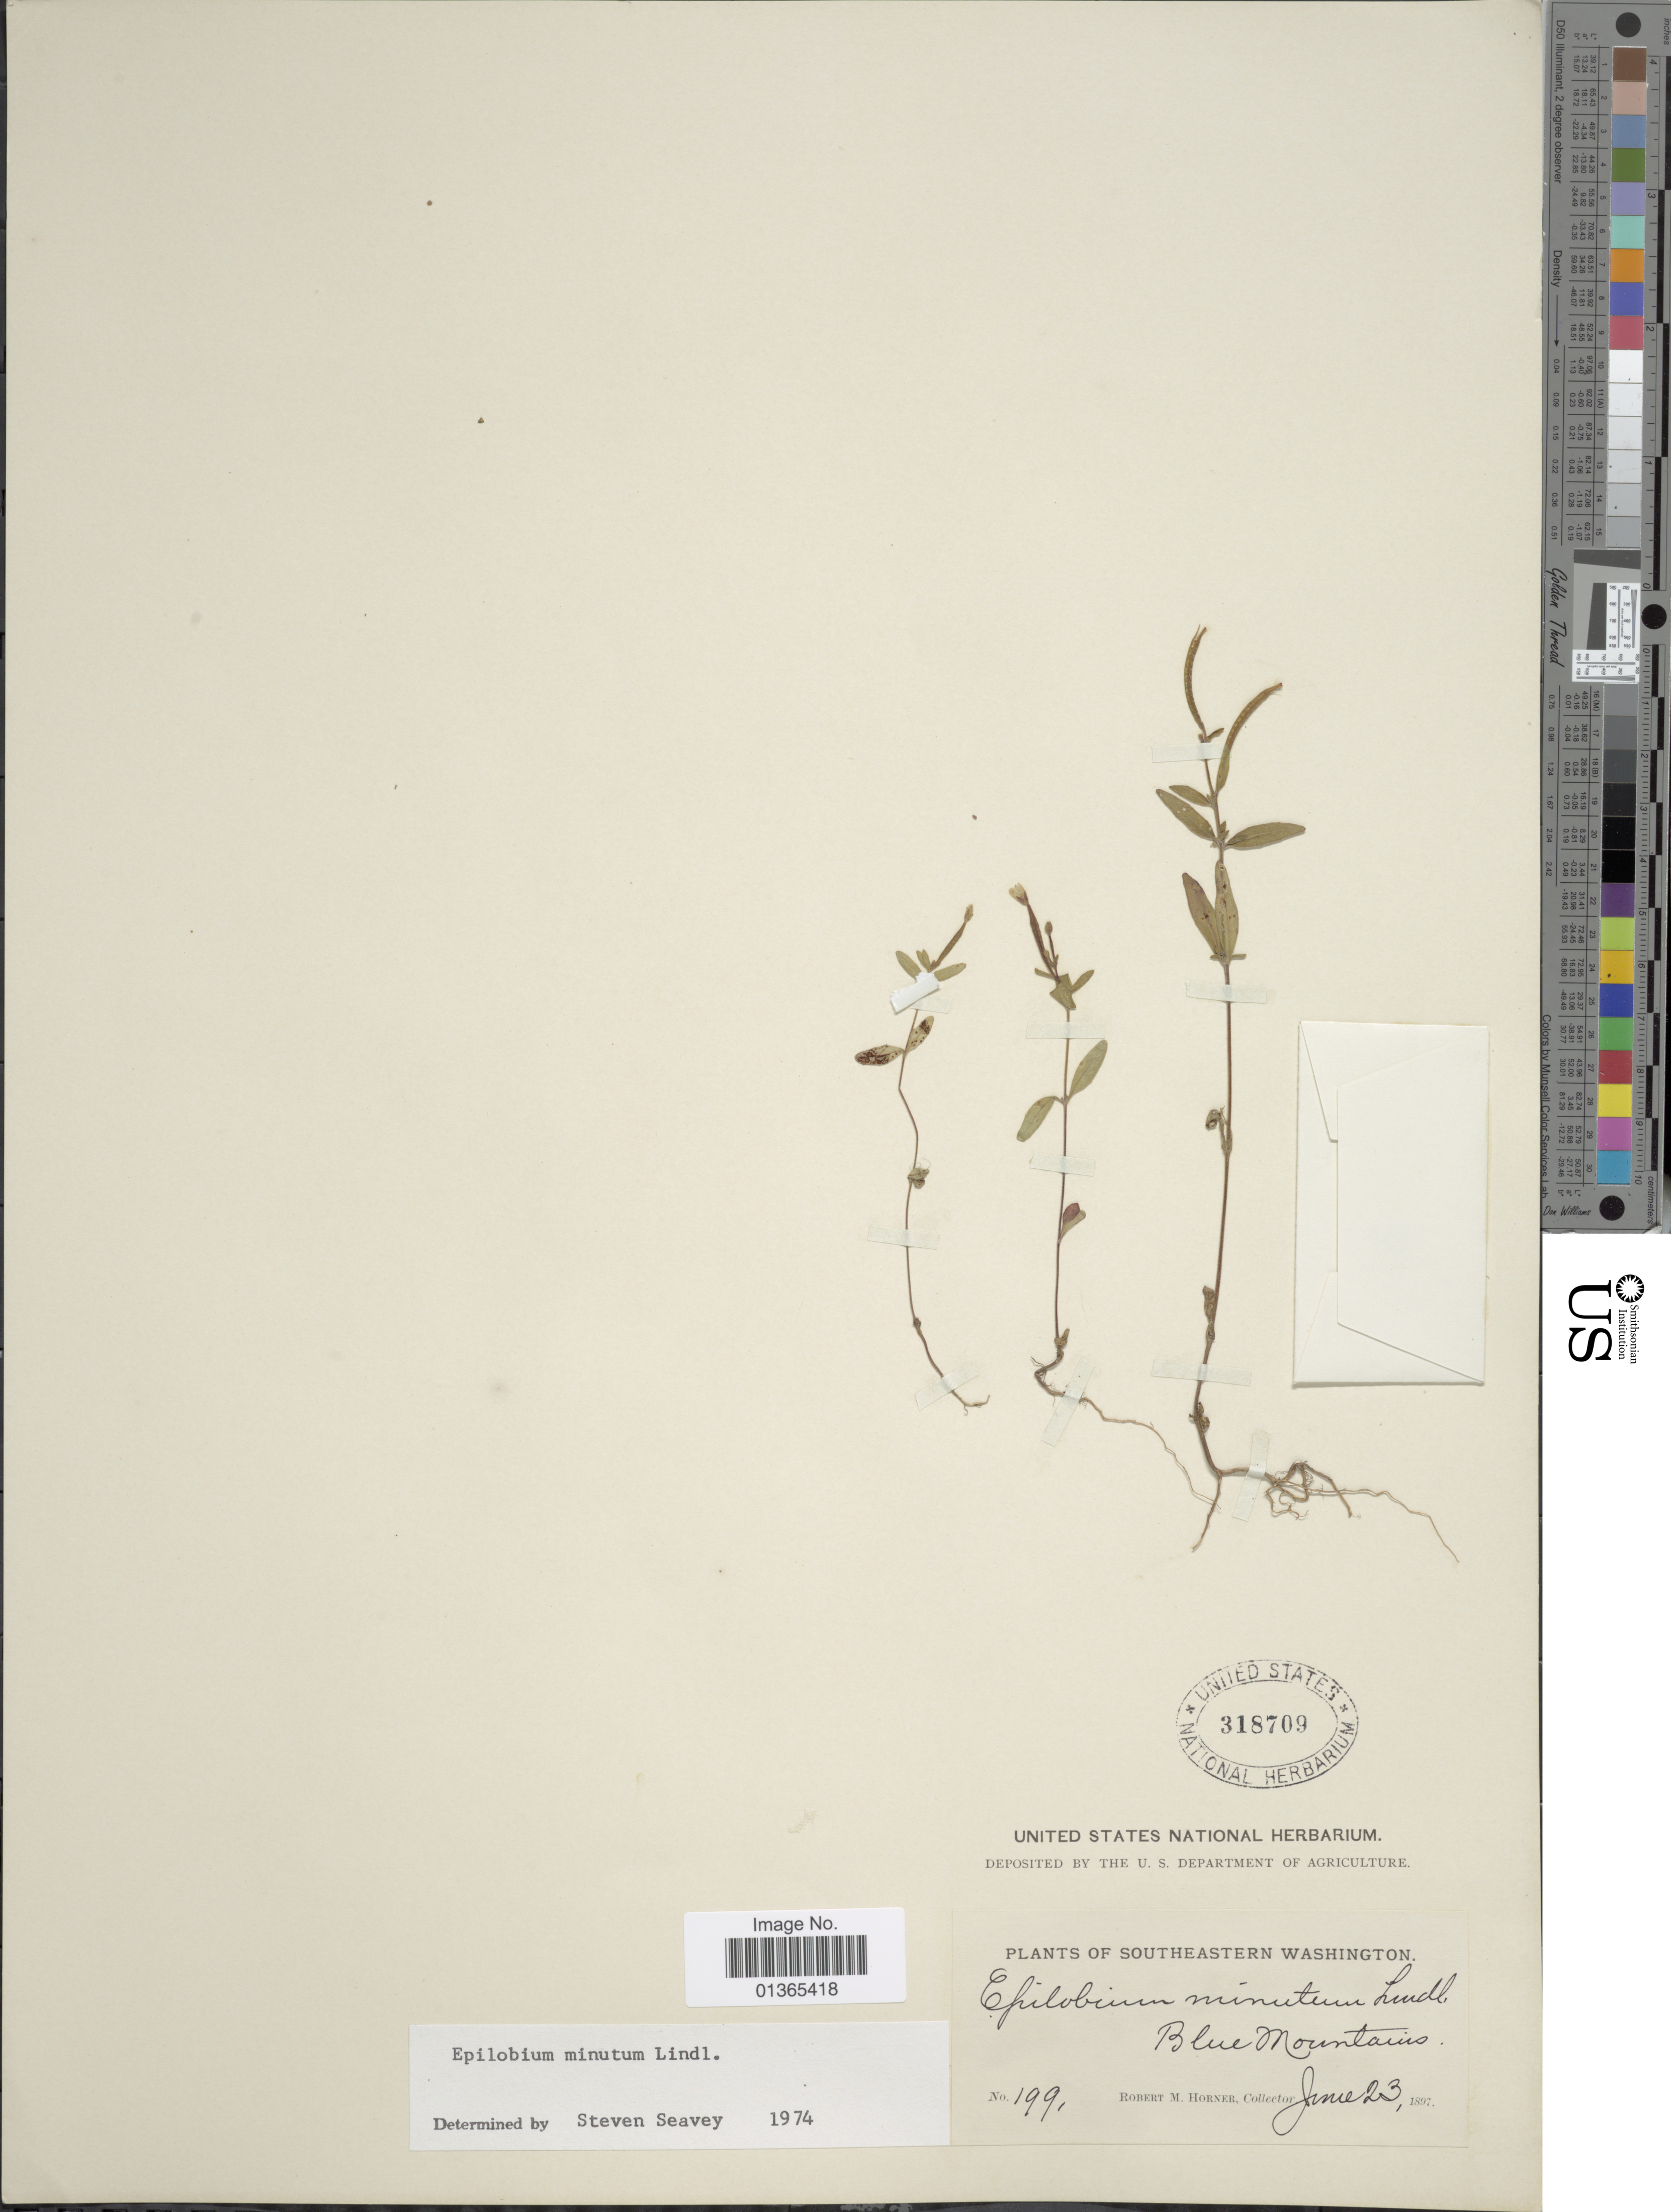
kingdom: Plantae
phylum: Tracheophyta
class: Magnoliopsida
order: Myrtales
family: Onagraceae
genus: Epilobium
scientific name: Epilobium minutum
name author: Lindl. ex Lehm.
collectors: R. Horner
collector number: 1991*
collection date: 1897-06-23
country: United States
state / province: Washington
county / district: Clallam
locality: Southeastern Washington. Blue Mountains.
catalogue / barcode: US 318709